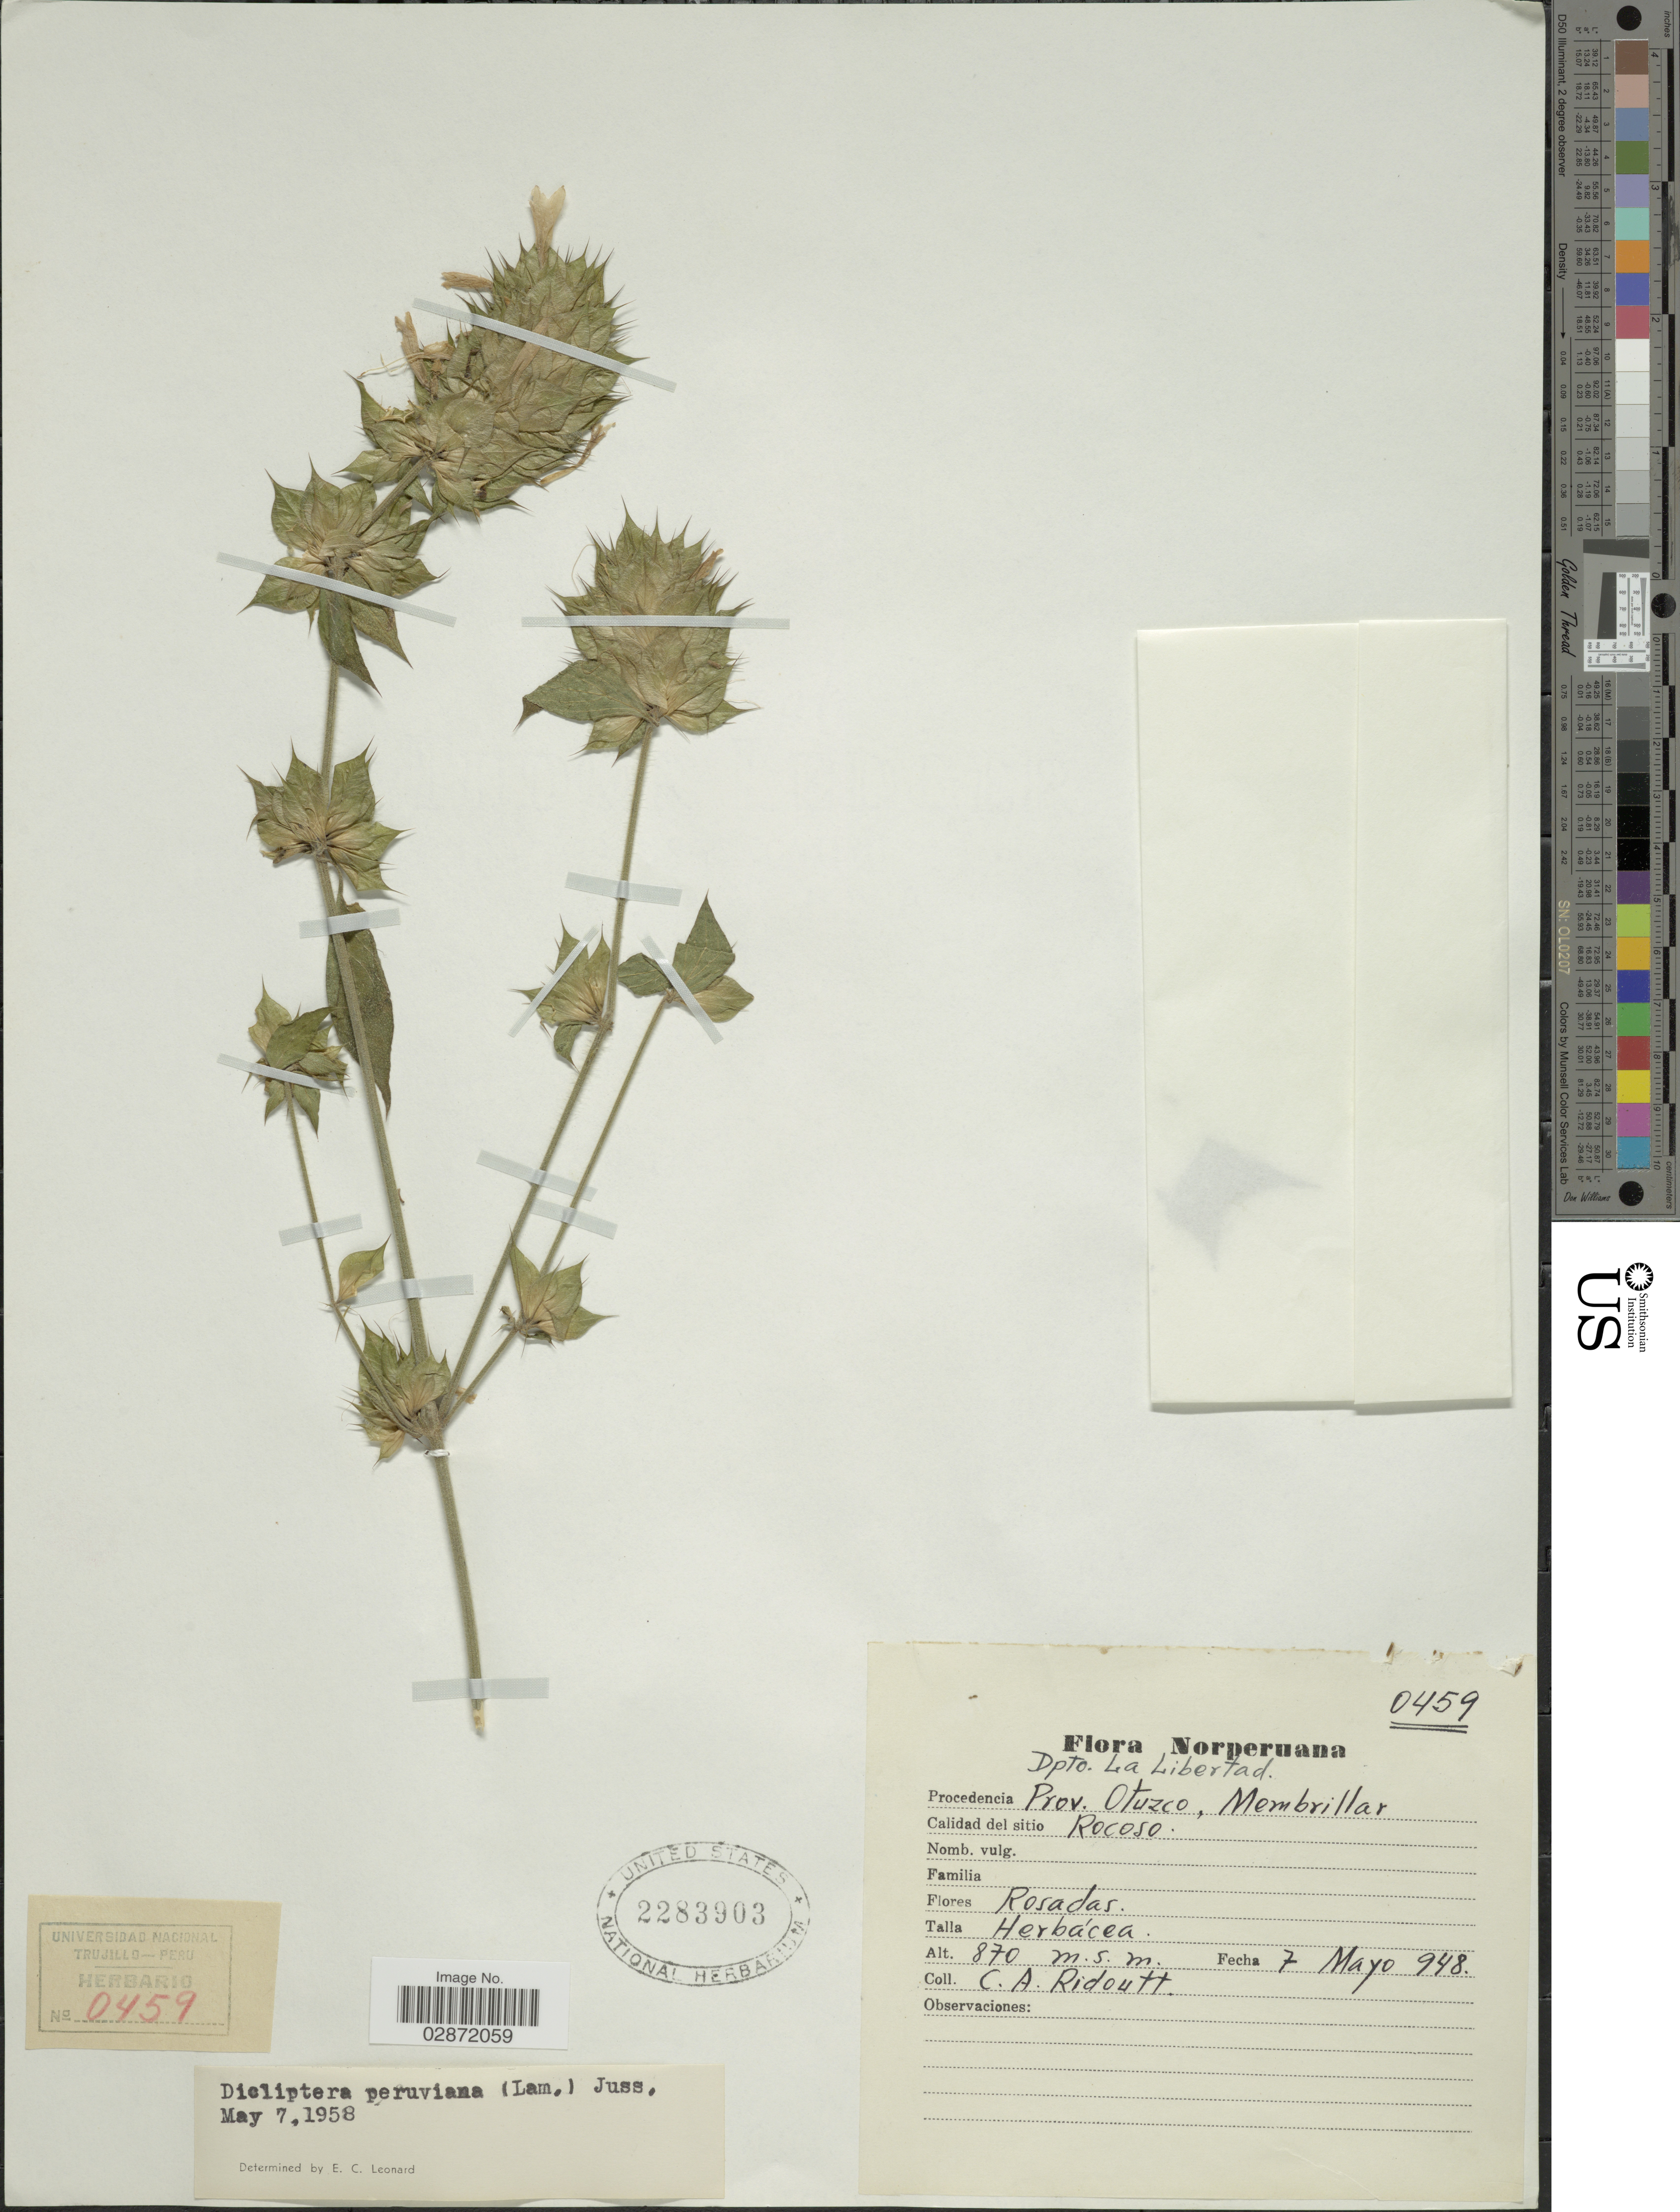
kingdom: Plantae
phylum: Tracheophyta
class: Magnoliopsida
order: Lamiales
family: Acanthaceae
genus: Dicliptera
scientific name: Dicliptera peruviana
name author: (Ruiz & Pav.) Juss.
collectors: C. Ridoutt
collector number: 0459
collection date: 1948-05-07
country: Peru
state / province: La Libertad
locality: Dpto. La Libertad. Prov. Otuzco, Membrillar. Rocoso. Norperuana.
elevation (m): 870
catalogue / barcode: US 2283903